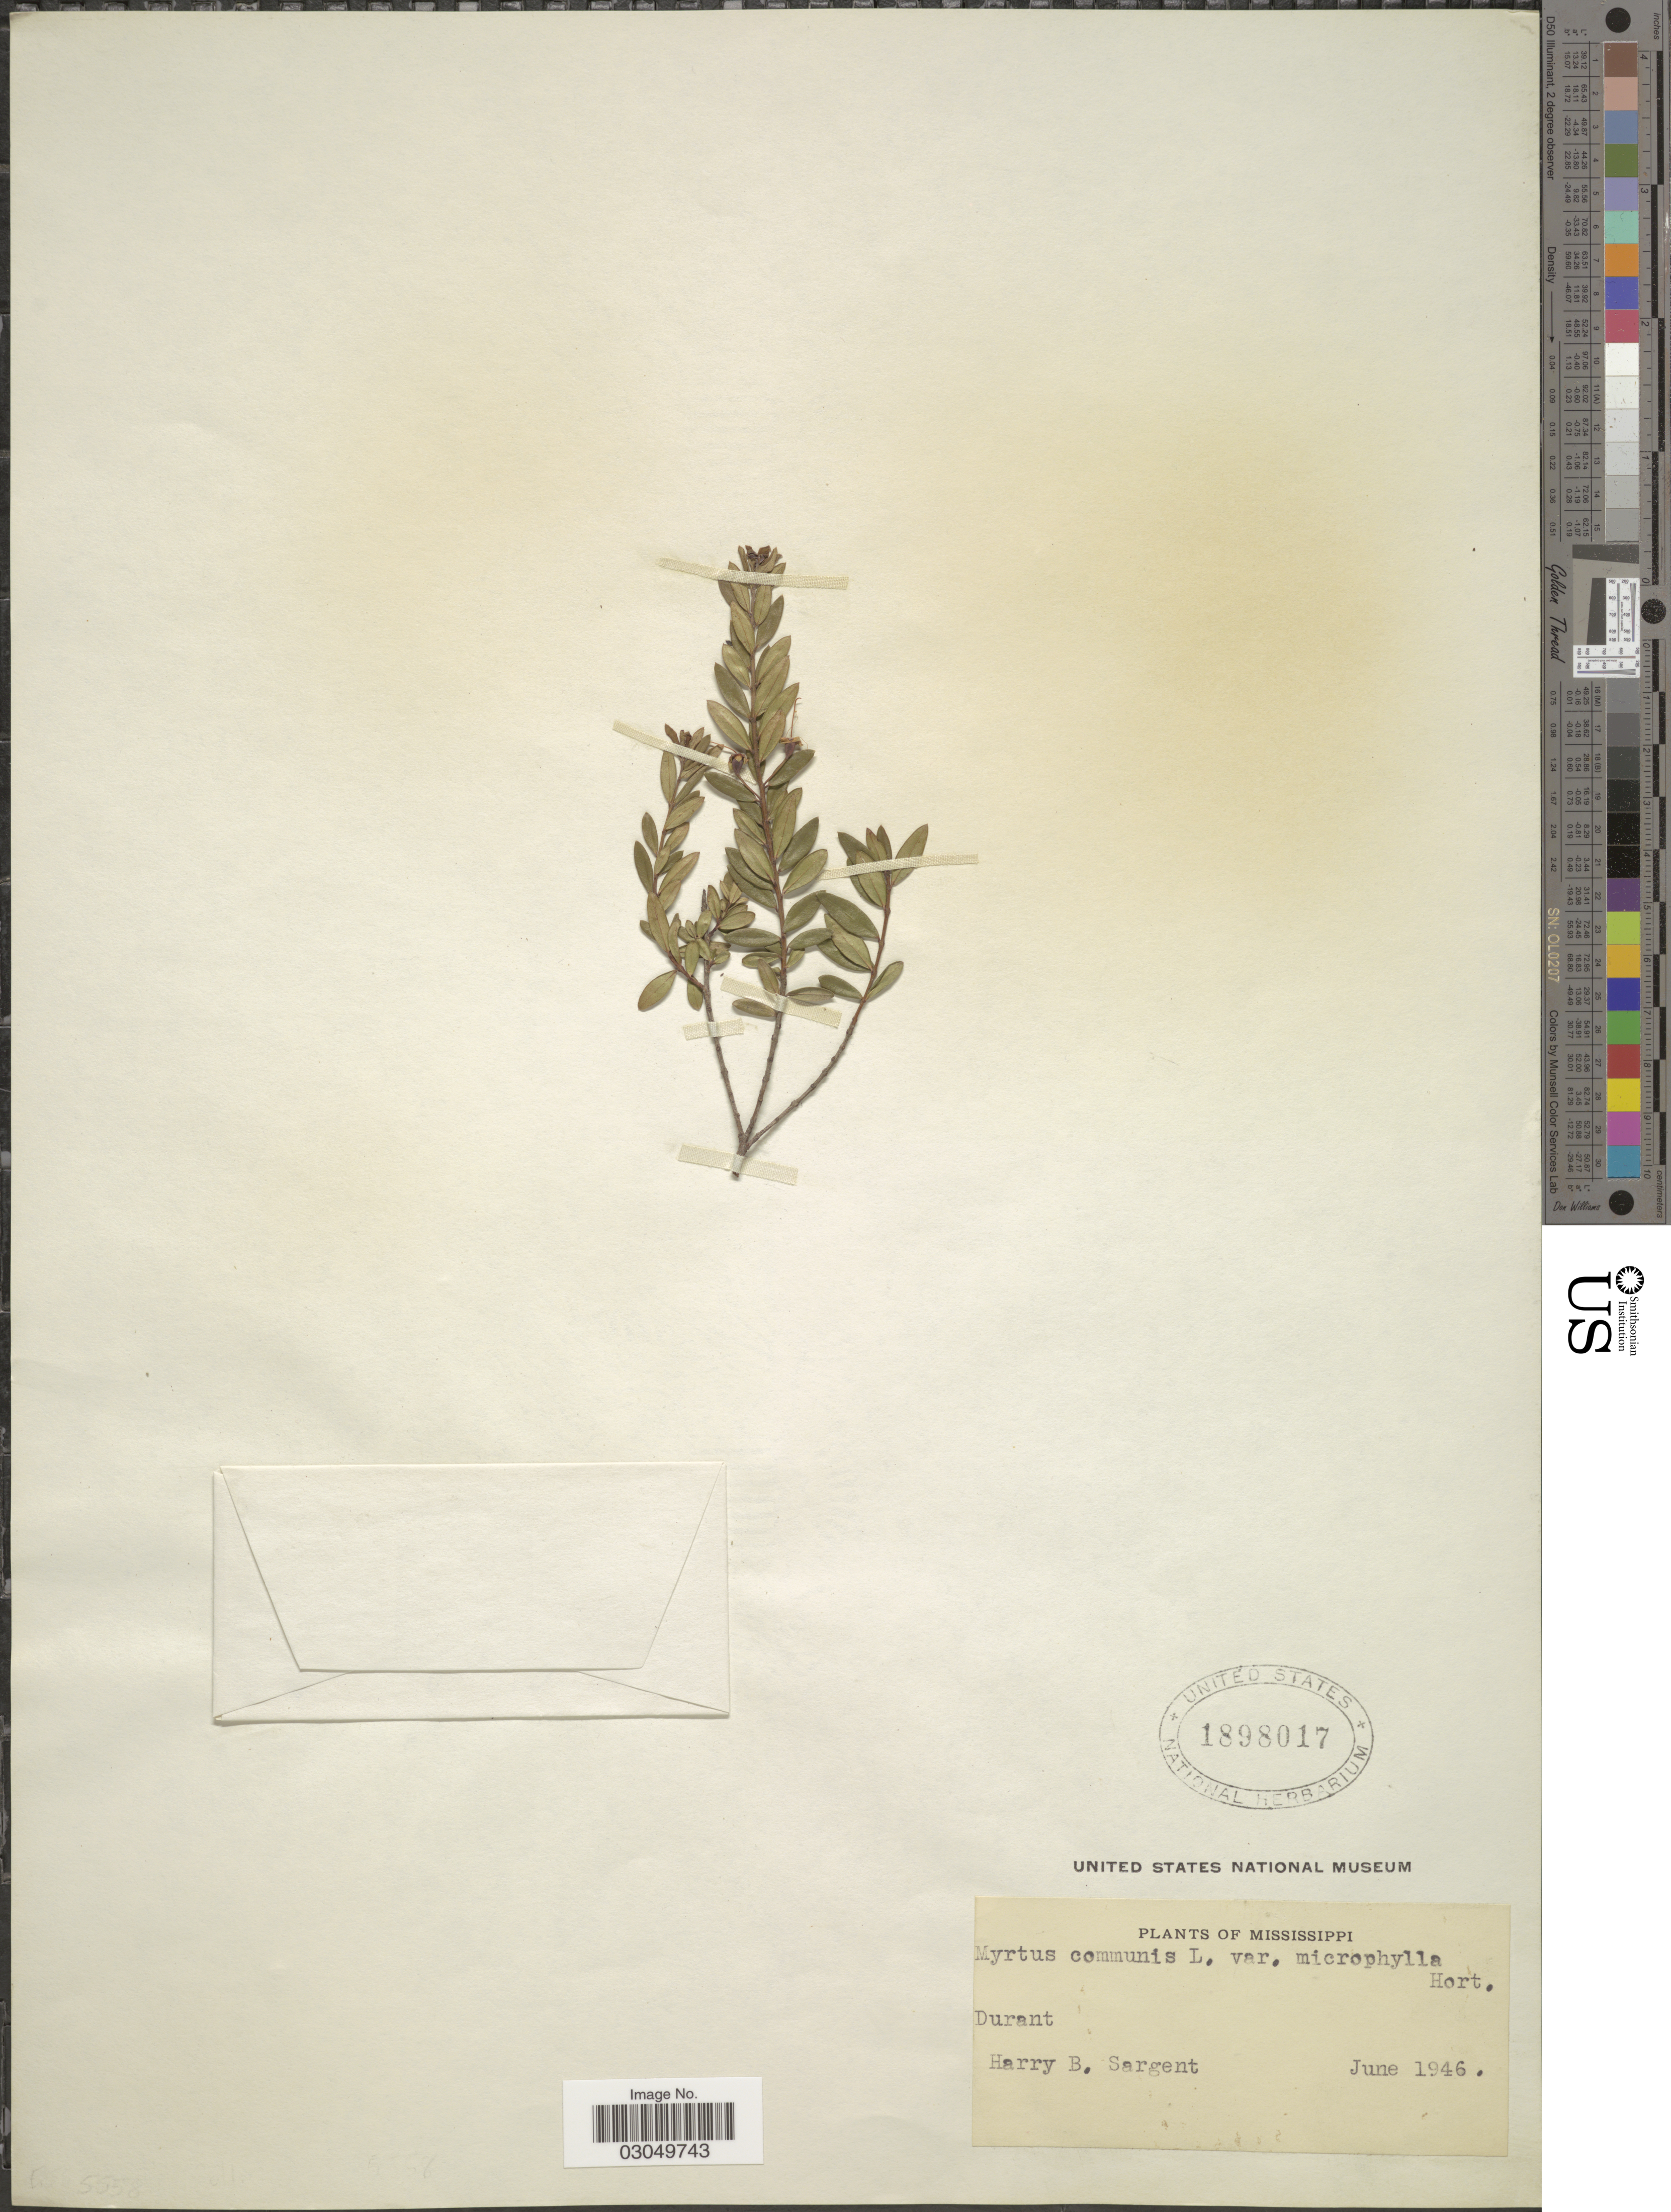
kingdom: Plantae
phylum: Tracheophyta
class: Magnoliopsida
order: Myrtales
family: Myrtaceae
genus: Myrtus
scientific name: Myrtus communis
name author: L.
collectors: H. Sargent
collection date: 1946-06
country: United States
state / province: Mississippi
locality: Durant.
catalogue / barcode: US 1898017